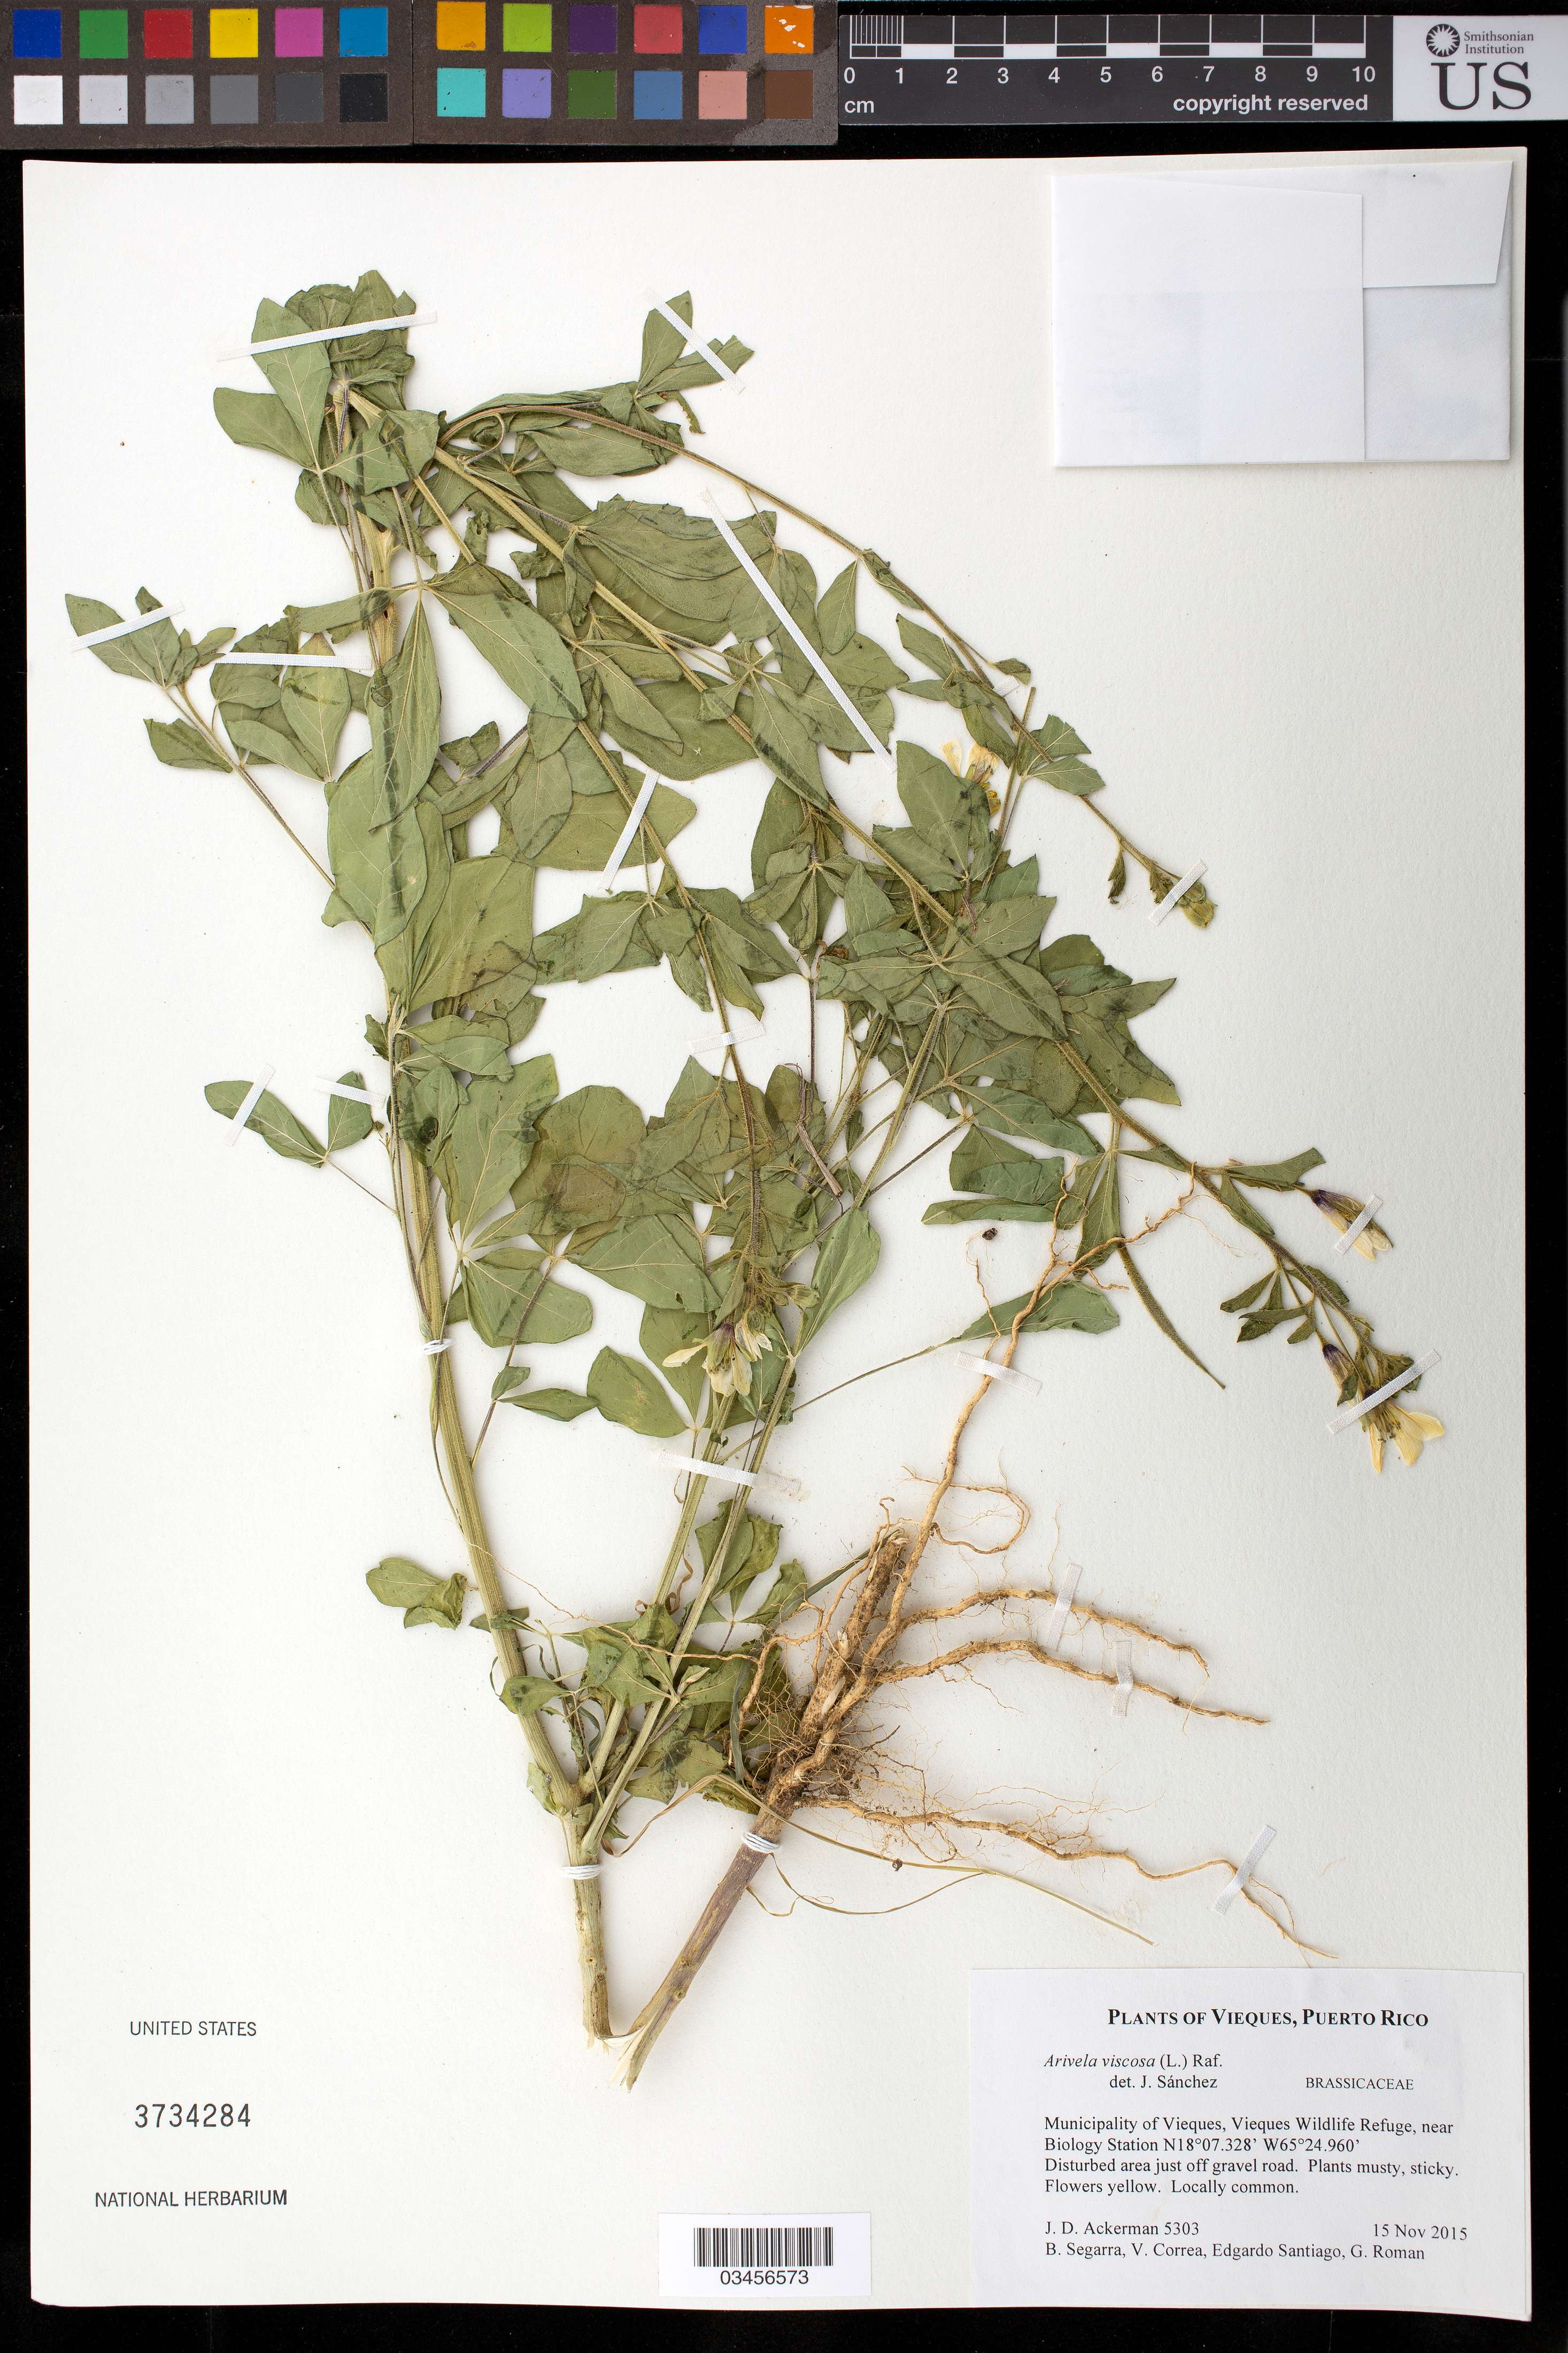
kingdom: Plantae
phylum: Tracheophyta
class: Magnoliopsida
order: Brassicales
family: Cleomaceae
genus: Arivela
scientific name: Arivela viscosa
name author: (L.) Raf.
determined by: Sanchez, J.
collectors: J. D. Ackerman, B. Segarra, V. Correa, E. Santiago & G. Roman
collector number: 5303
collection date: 2015-11-15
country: Puerto Rico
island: Vieques I.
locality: Muncipality of Vieques, Vieques Wildlife Refuge, near biology station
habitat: Disturbed area just off gravel road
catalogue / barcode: US 3734284